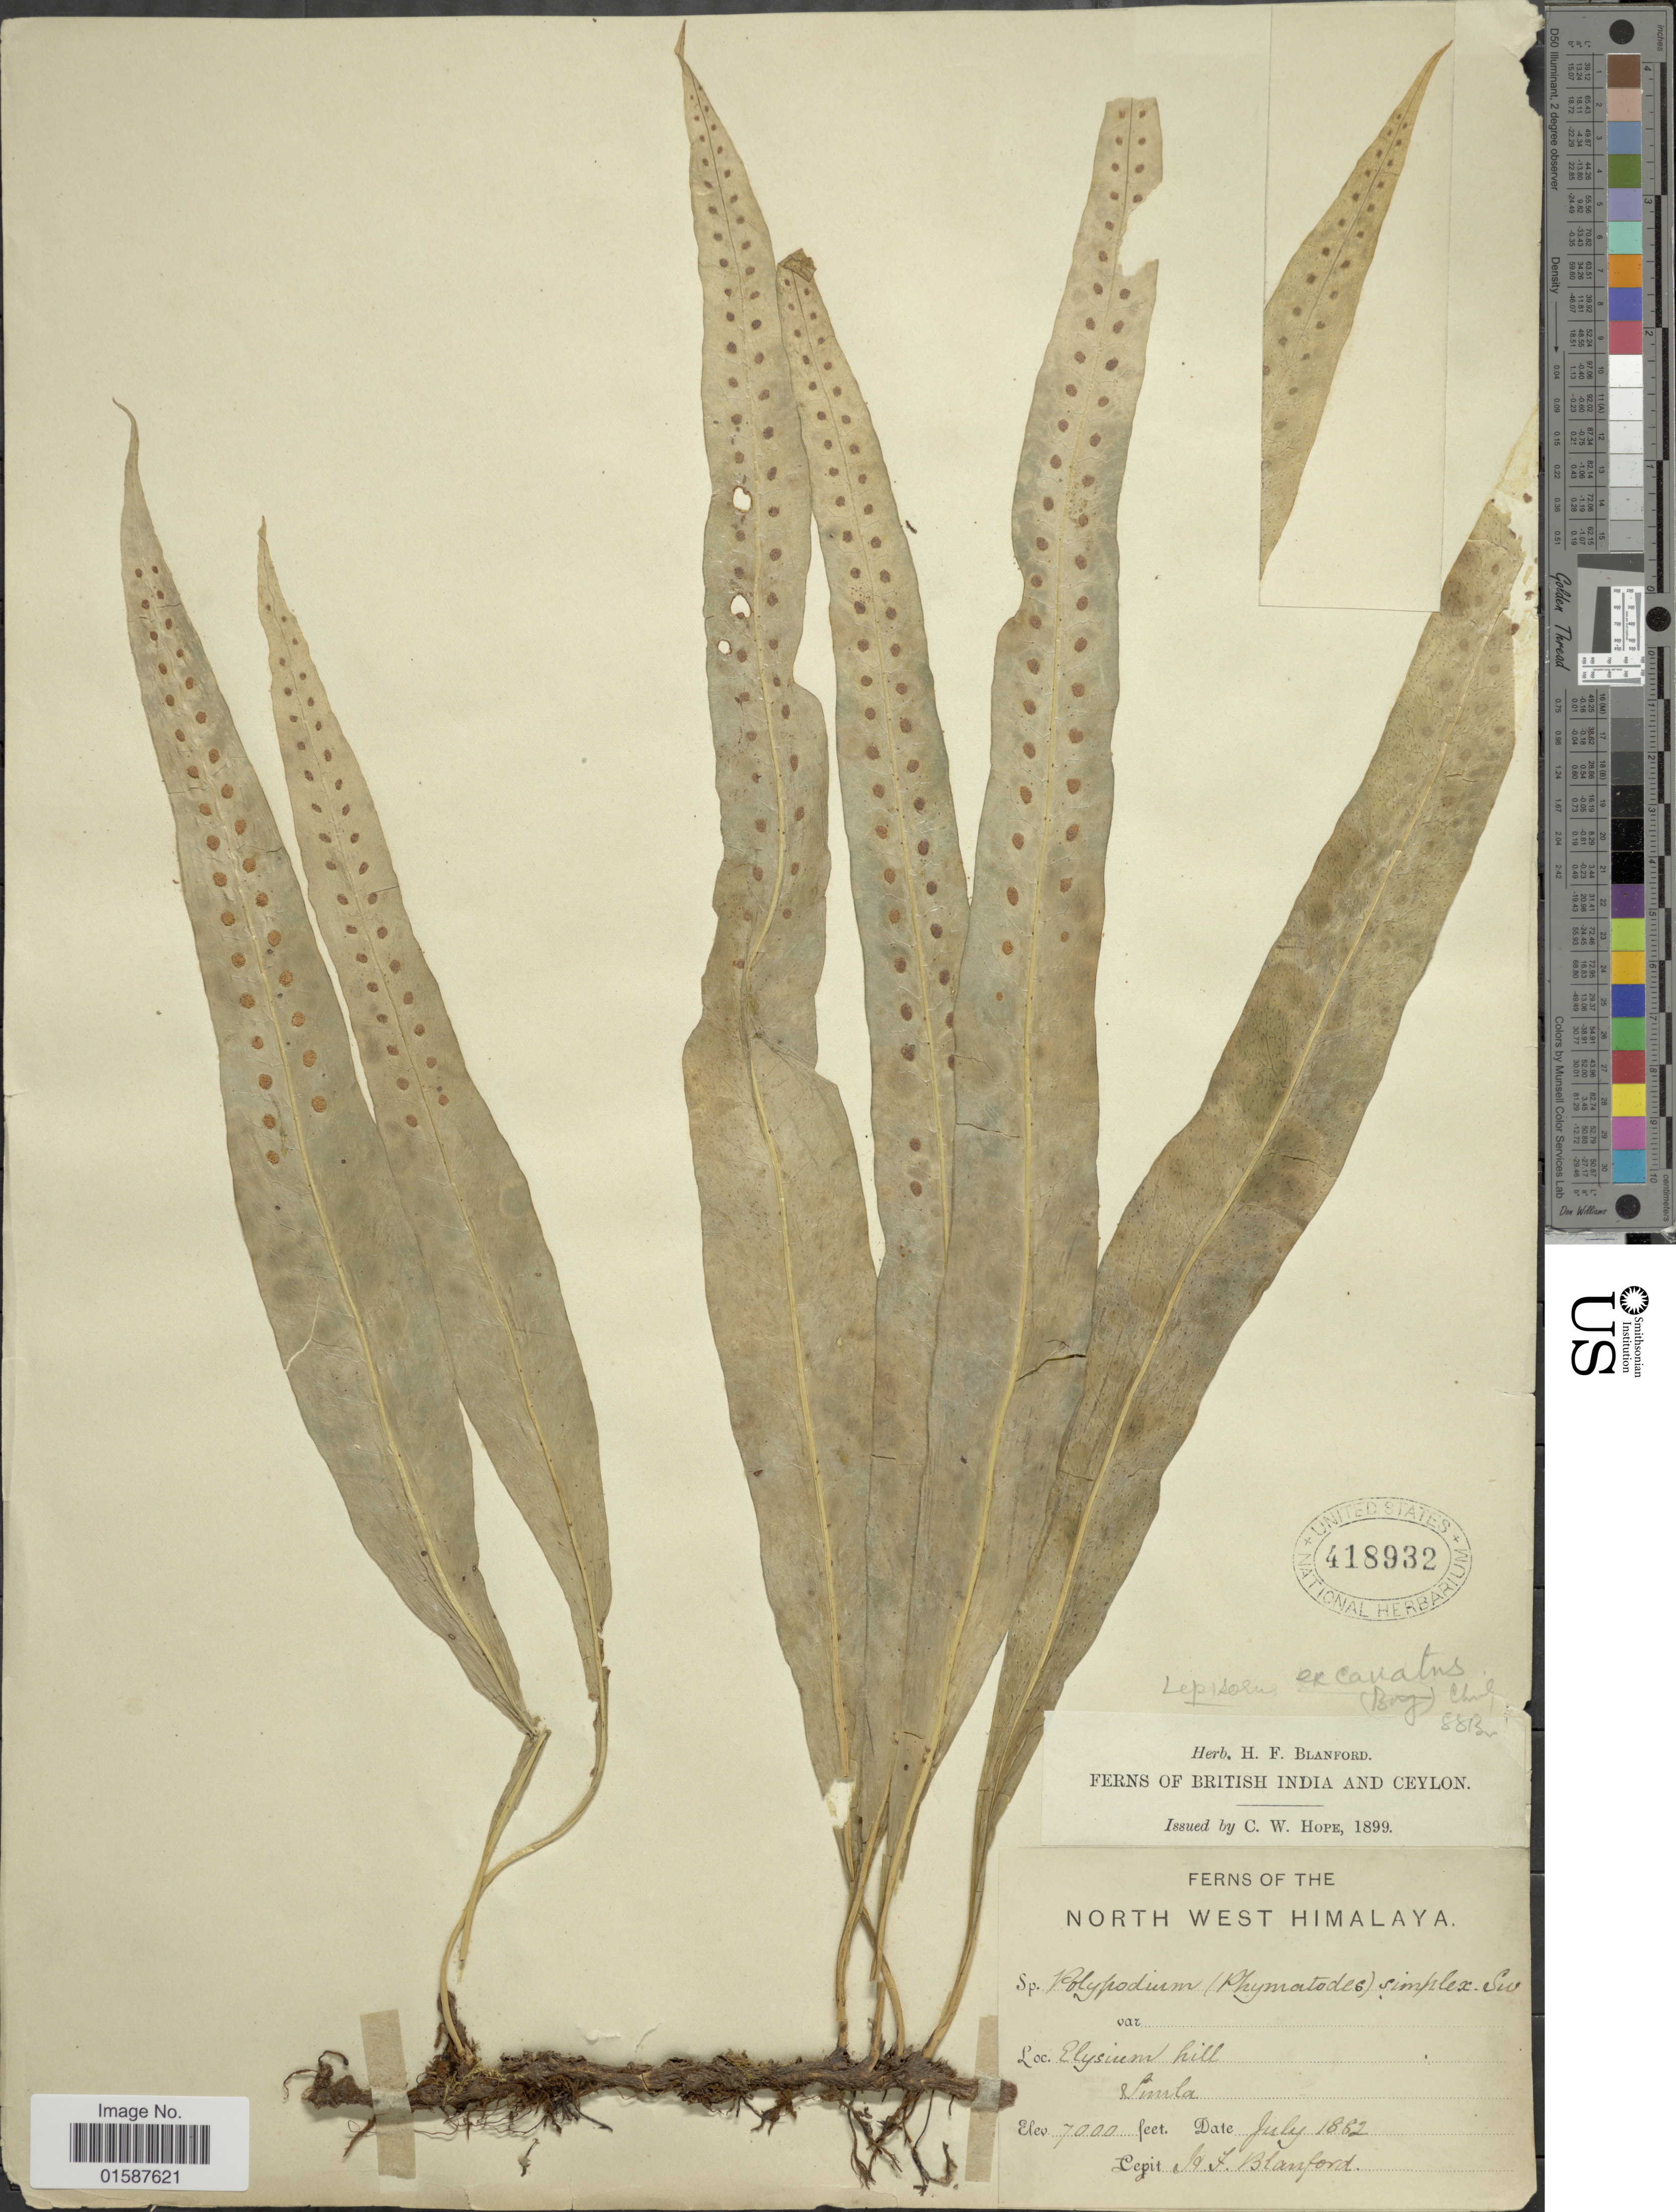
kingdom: Plantae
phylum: Tracheophyta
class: Polypodiopsida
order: Polypodiales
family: Polypodiaceae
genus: Lepisorus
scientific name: Lepisorus excavatus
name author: (Bory ex Willd.) Ching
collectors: H. Blanford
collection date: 1882-07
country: India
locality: North West Himalaya, Elysium hill, Simla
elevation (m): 2134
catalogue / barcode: US 418932